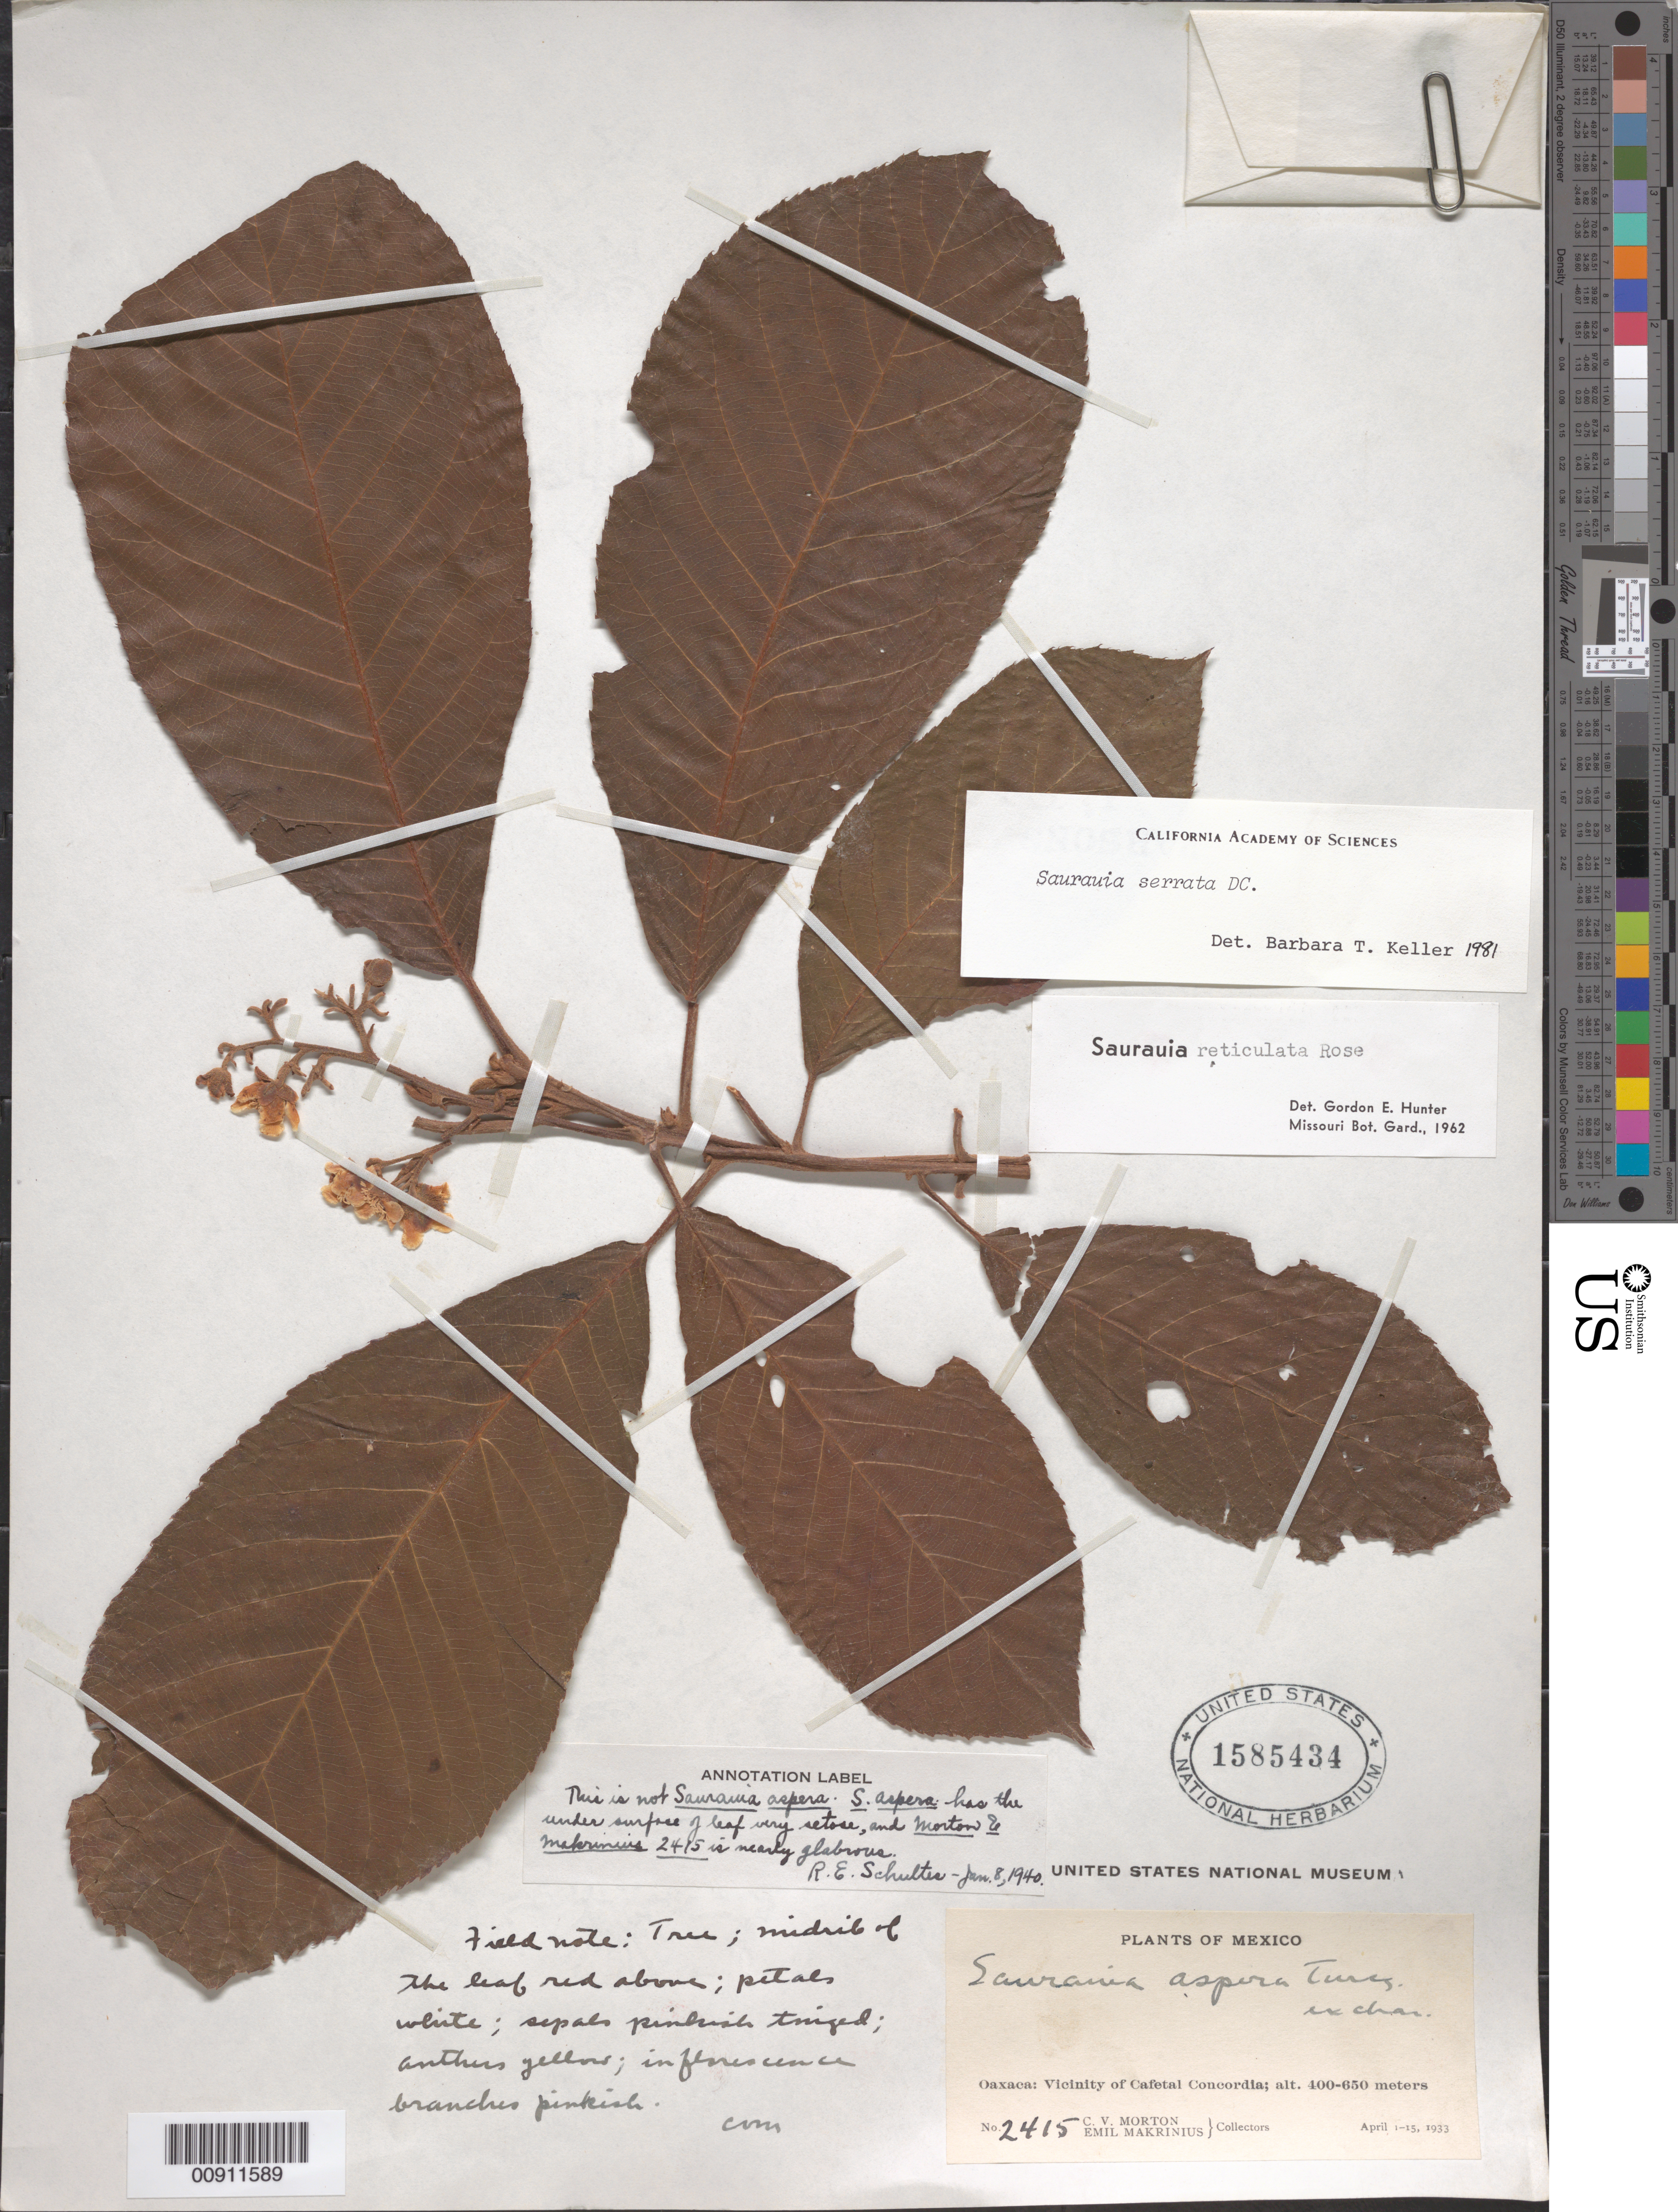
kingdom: Plantae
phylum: Tracheophyta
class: Magnoliopsida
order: Ericales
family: Actinidiaceae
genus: Saurauia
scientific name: Saurauia serrata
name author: DC.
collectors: C. V. Morton & E. Makrinius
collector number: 2415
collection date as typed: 01 Apr 1933 to 15 Apr 1933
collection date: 1933-04-01/1933-04-15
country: Mexico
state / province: Oaxaca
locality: Oaxaca: Vicinity of Cafetal Concordia.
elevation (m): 650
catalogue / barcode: US 1585434